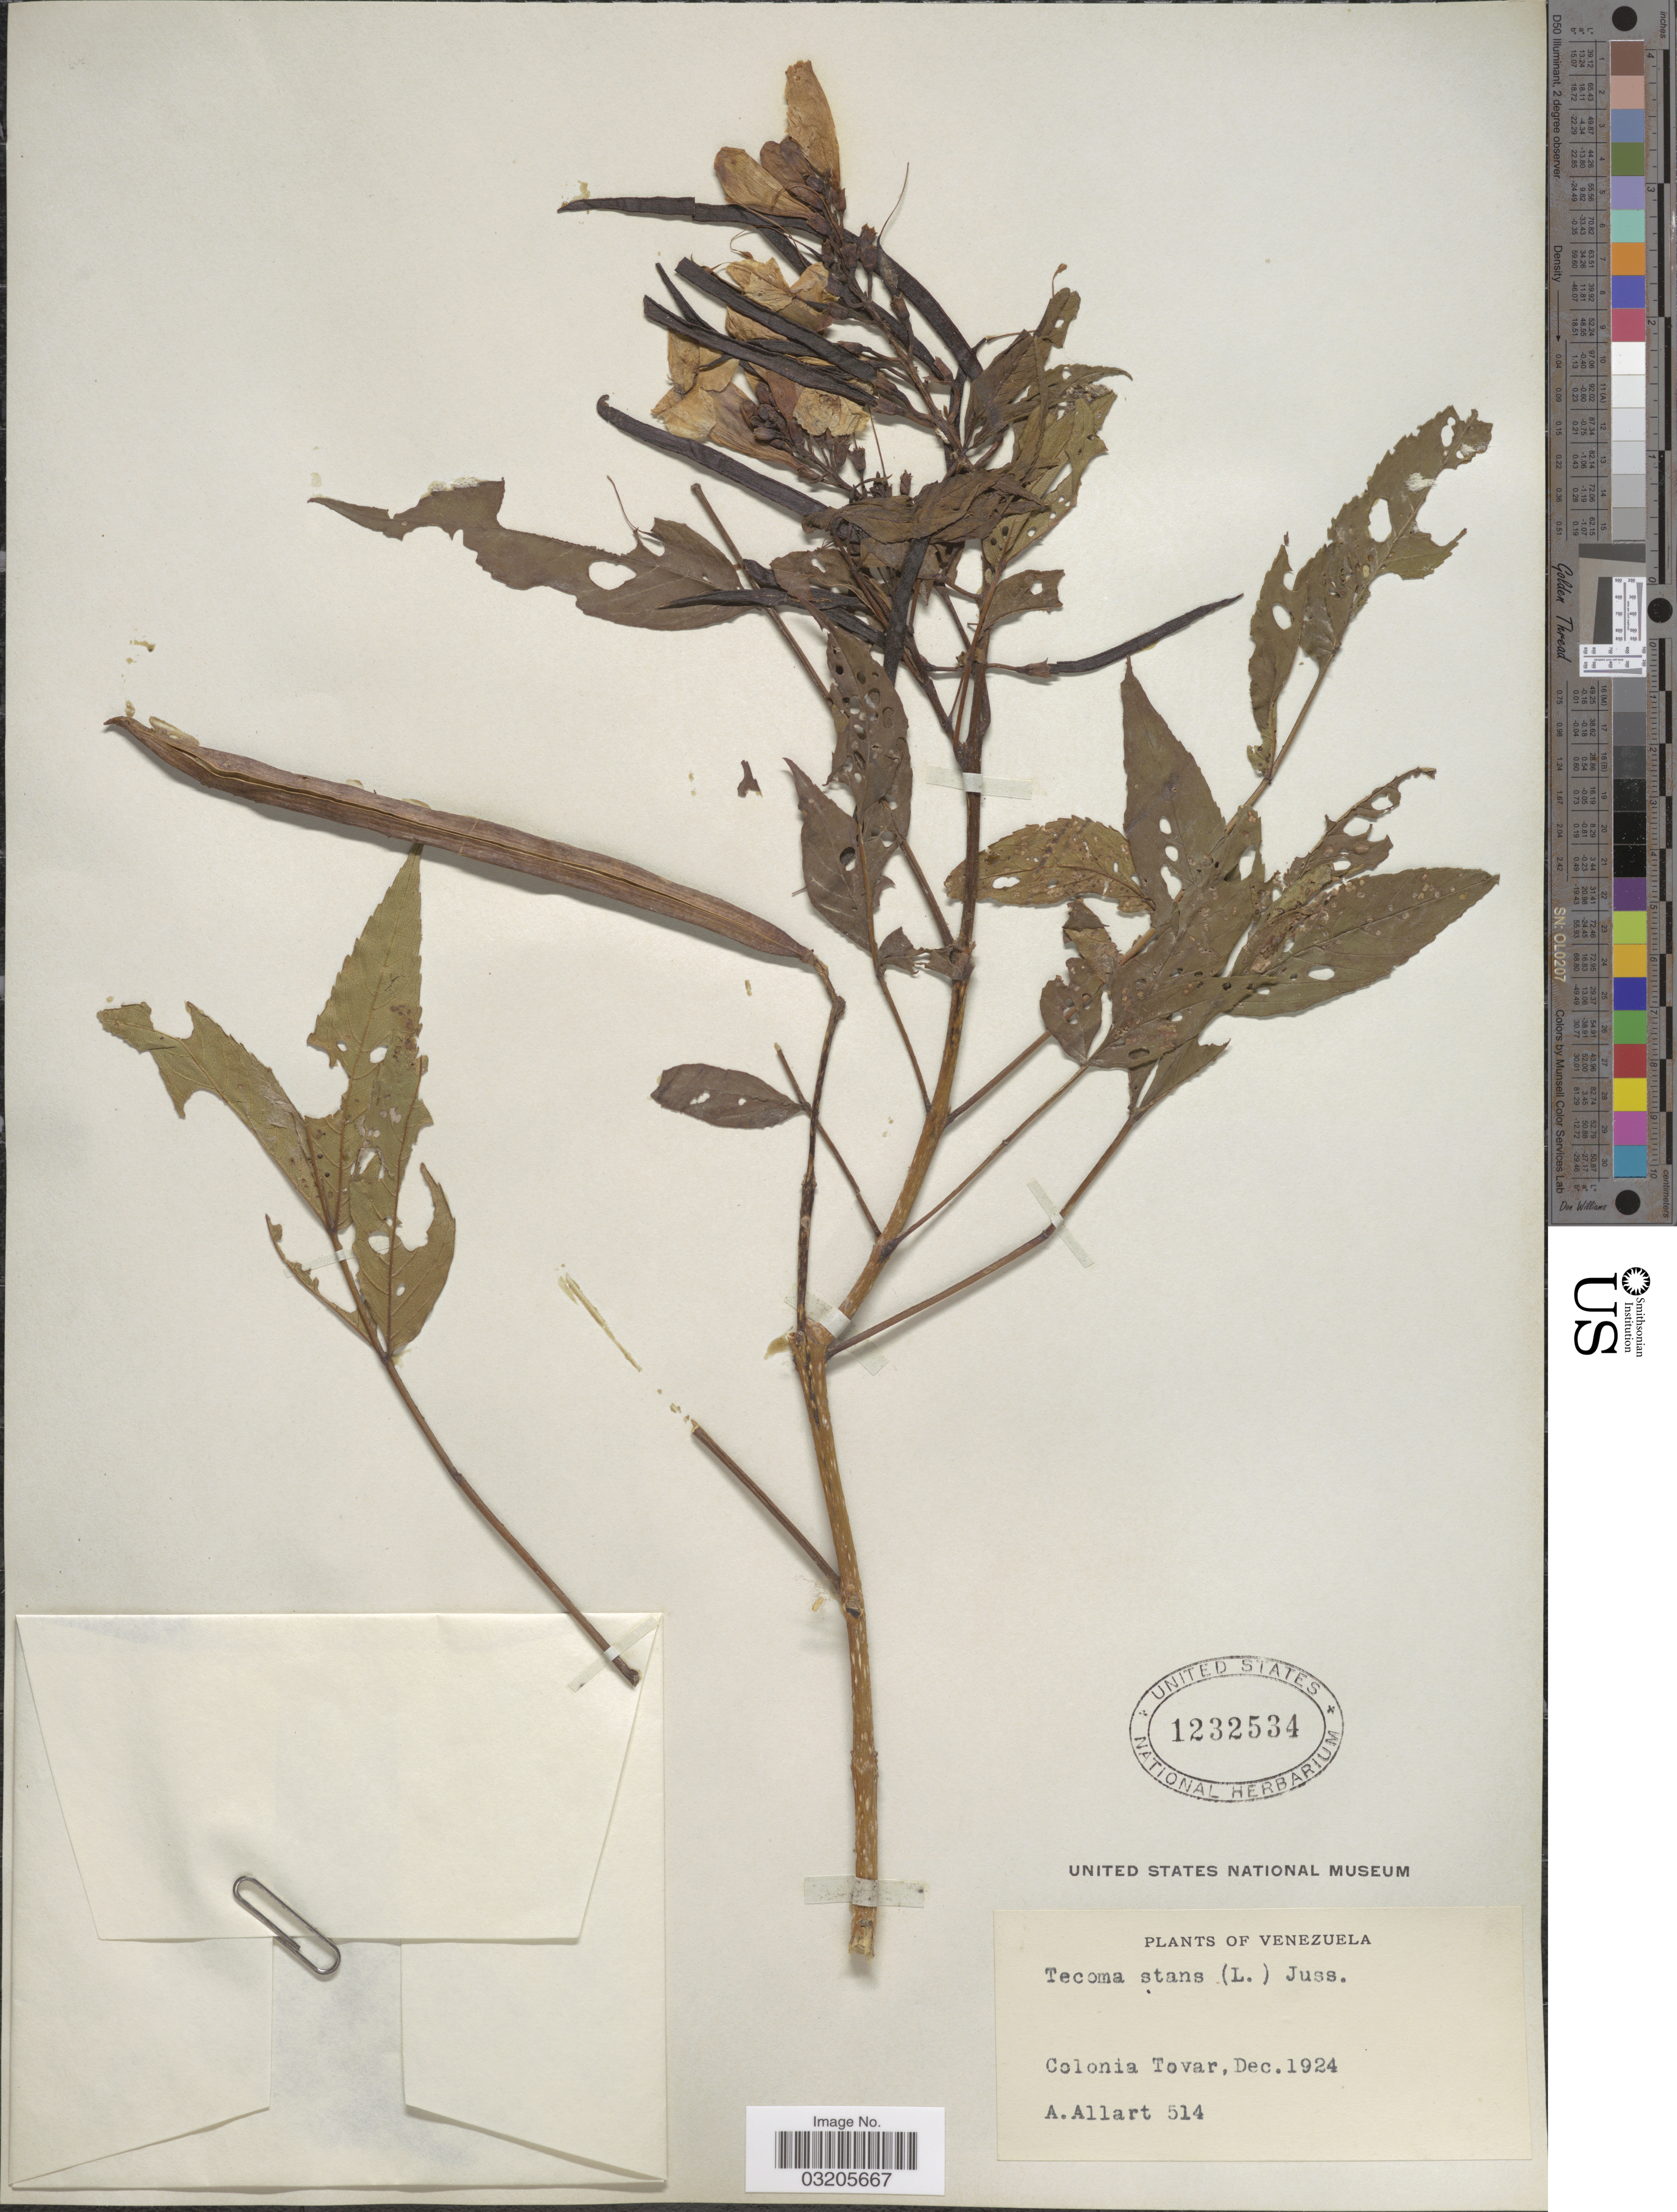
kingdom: Plantae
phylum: Tracheophyta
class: Magnoliopsida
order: Lamiales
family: Bignoniaceae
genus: Tecoma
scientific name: Tecoma stans var. stans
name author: (L.) Juss. ex Kunth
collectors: A. Allart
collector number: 514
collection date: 1924-12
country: Venezuela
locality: Colonia Tovar.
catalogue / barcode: US 1232534